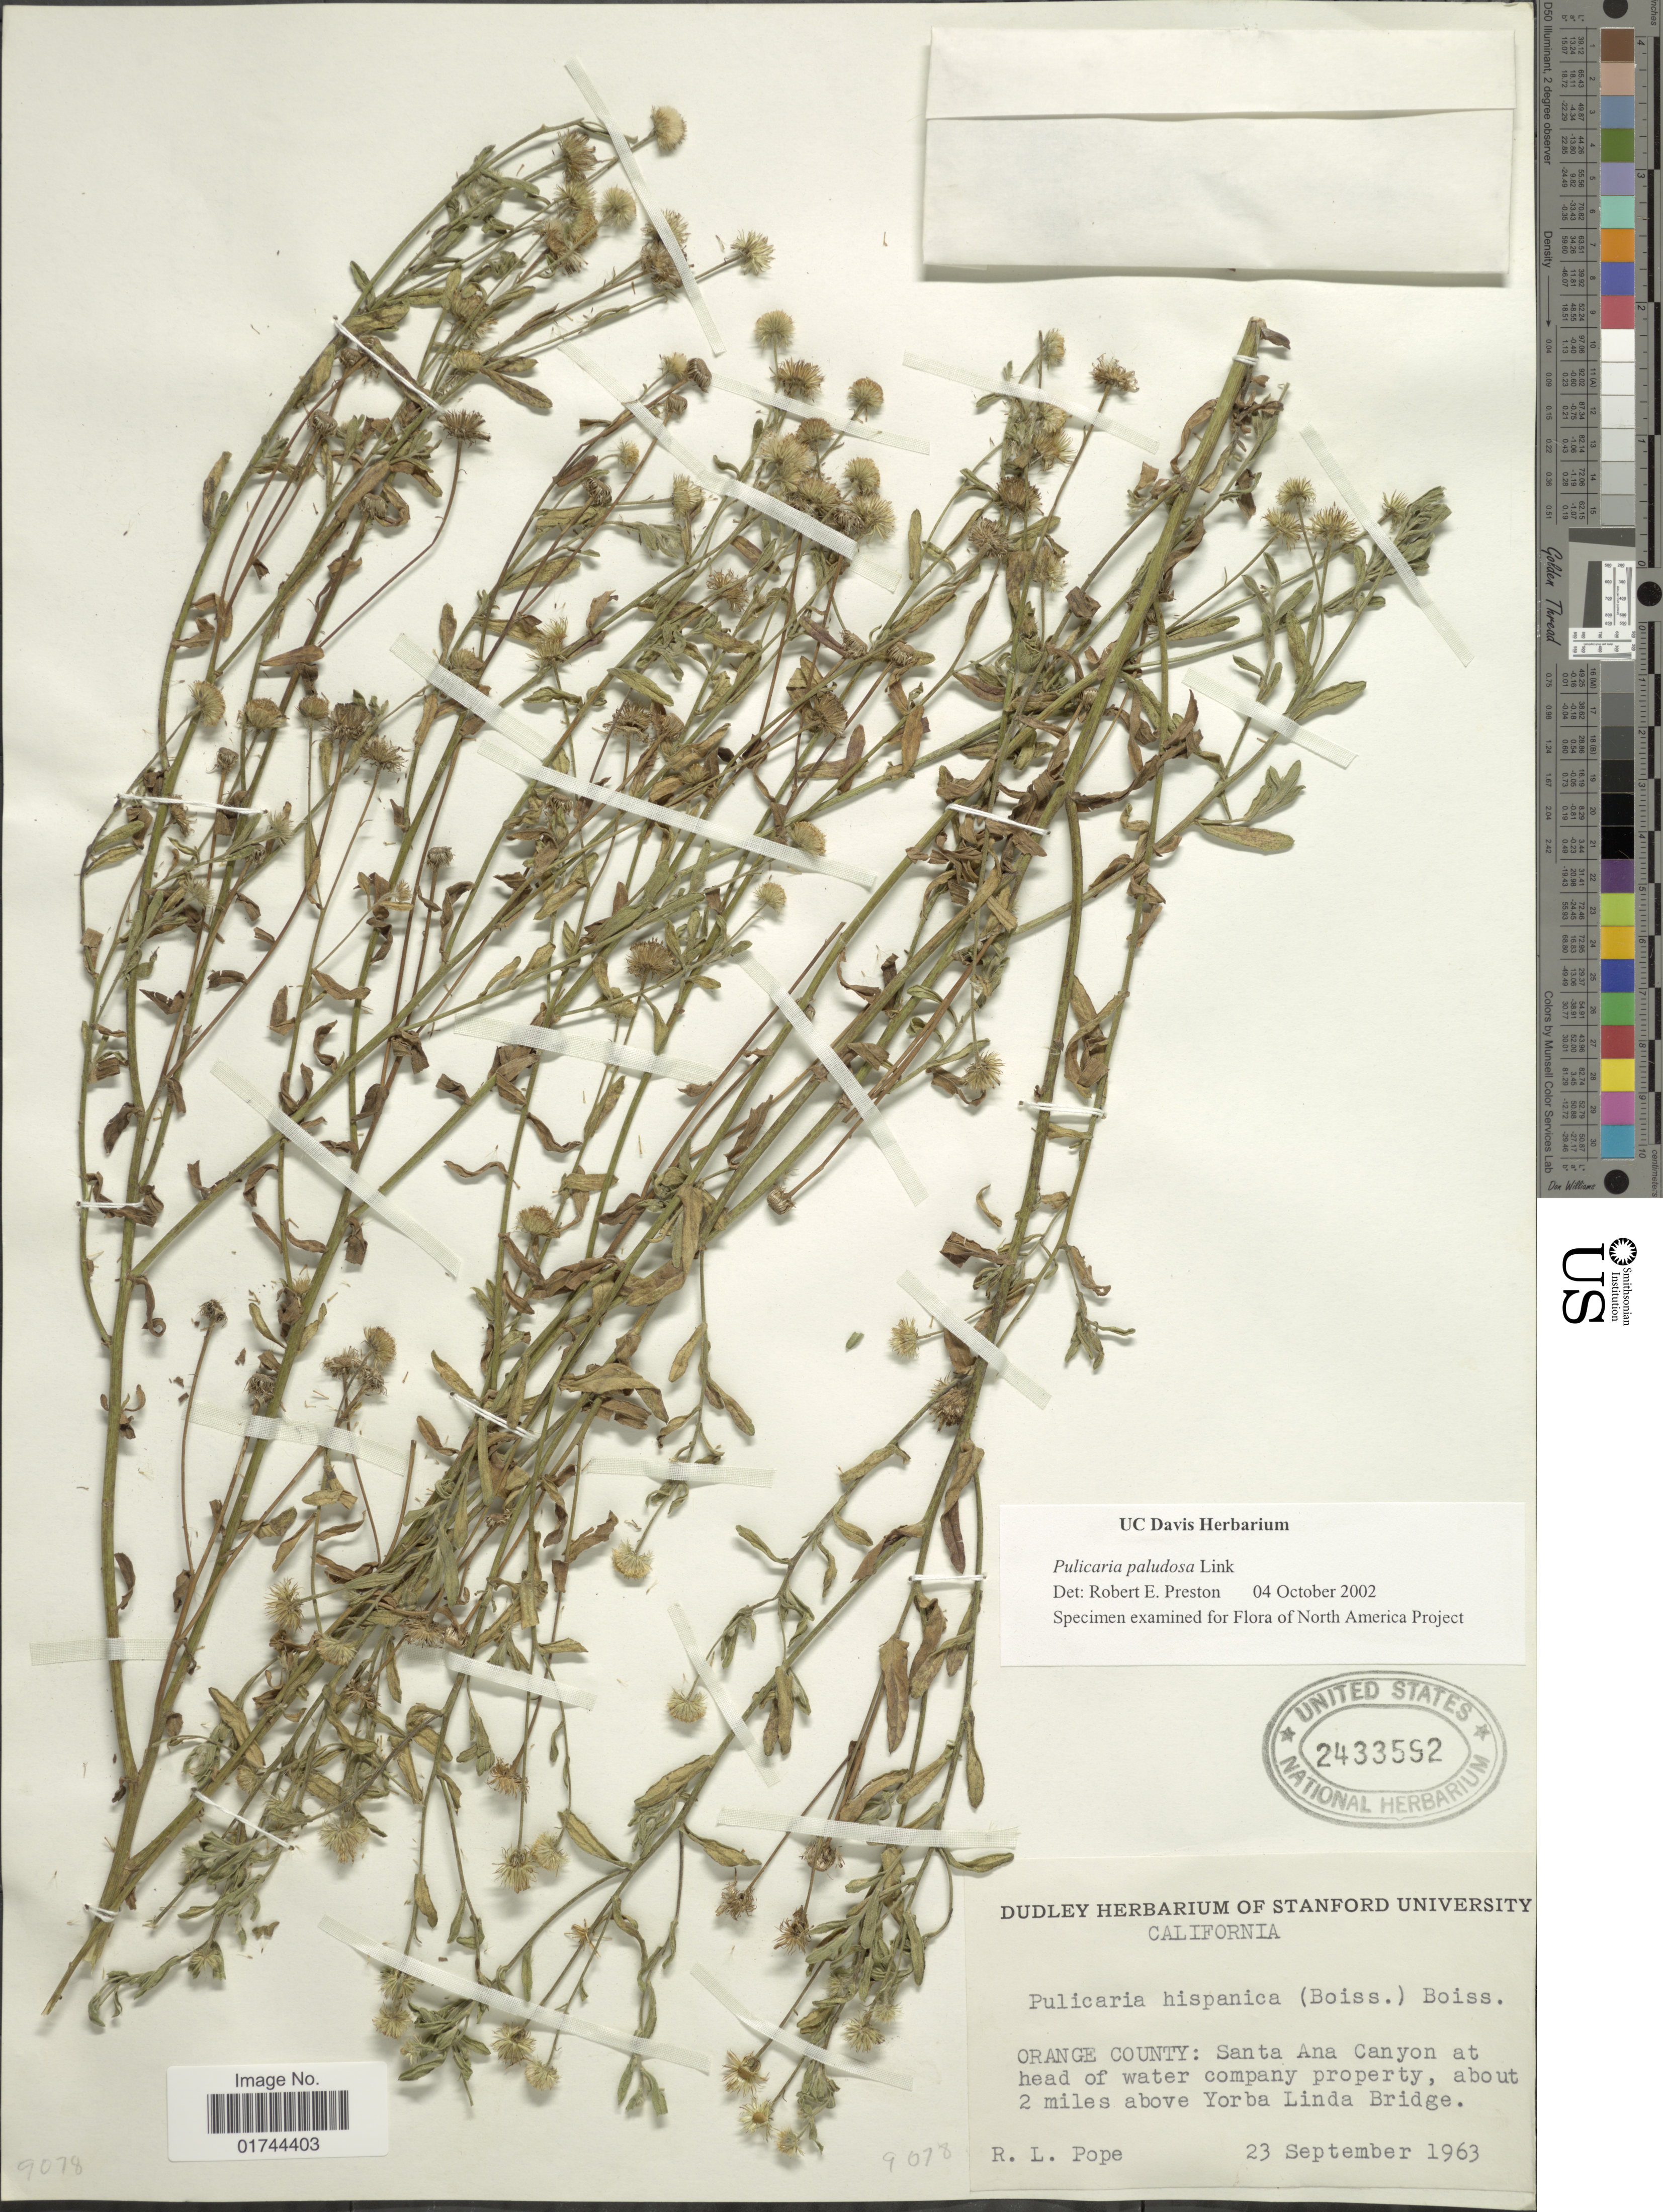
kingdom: Plantae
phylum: Tracheophyta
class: Magnoliopsida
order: Asterales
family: Asteraceae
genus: Pulicaria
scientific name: Pulicaria hispanica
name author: (Boiss.) Boiss.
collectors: R. Pope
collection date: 1963-09-23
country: United States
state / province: California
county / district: Orange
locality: Orange County: Santa Ana Canyon at head of water company property, about 2 miles above Yorba Linda Bridge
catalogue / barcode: US 2433592